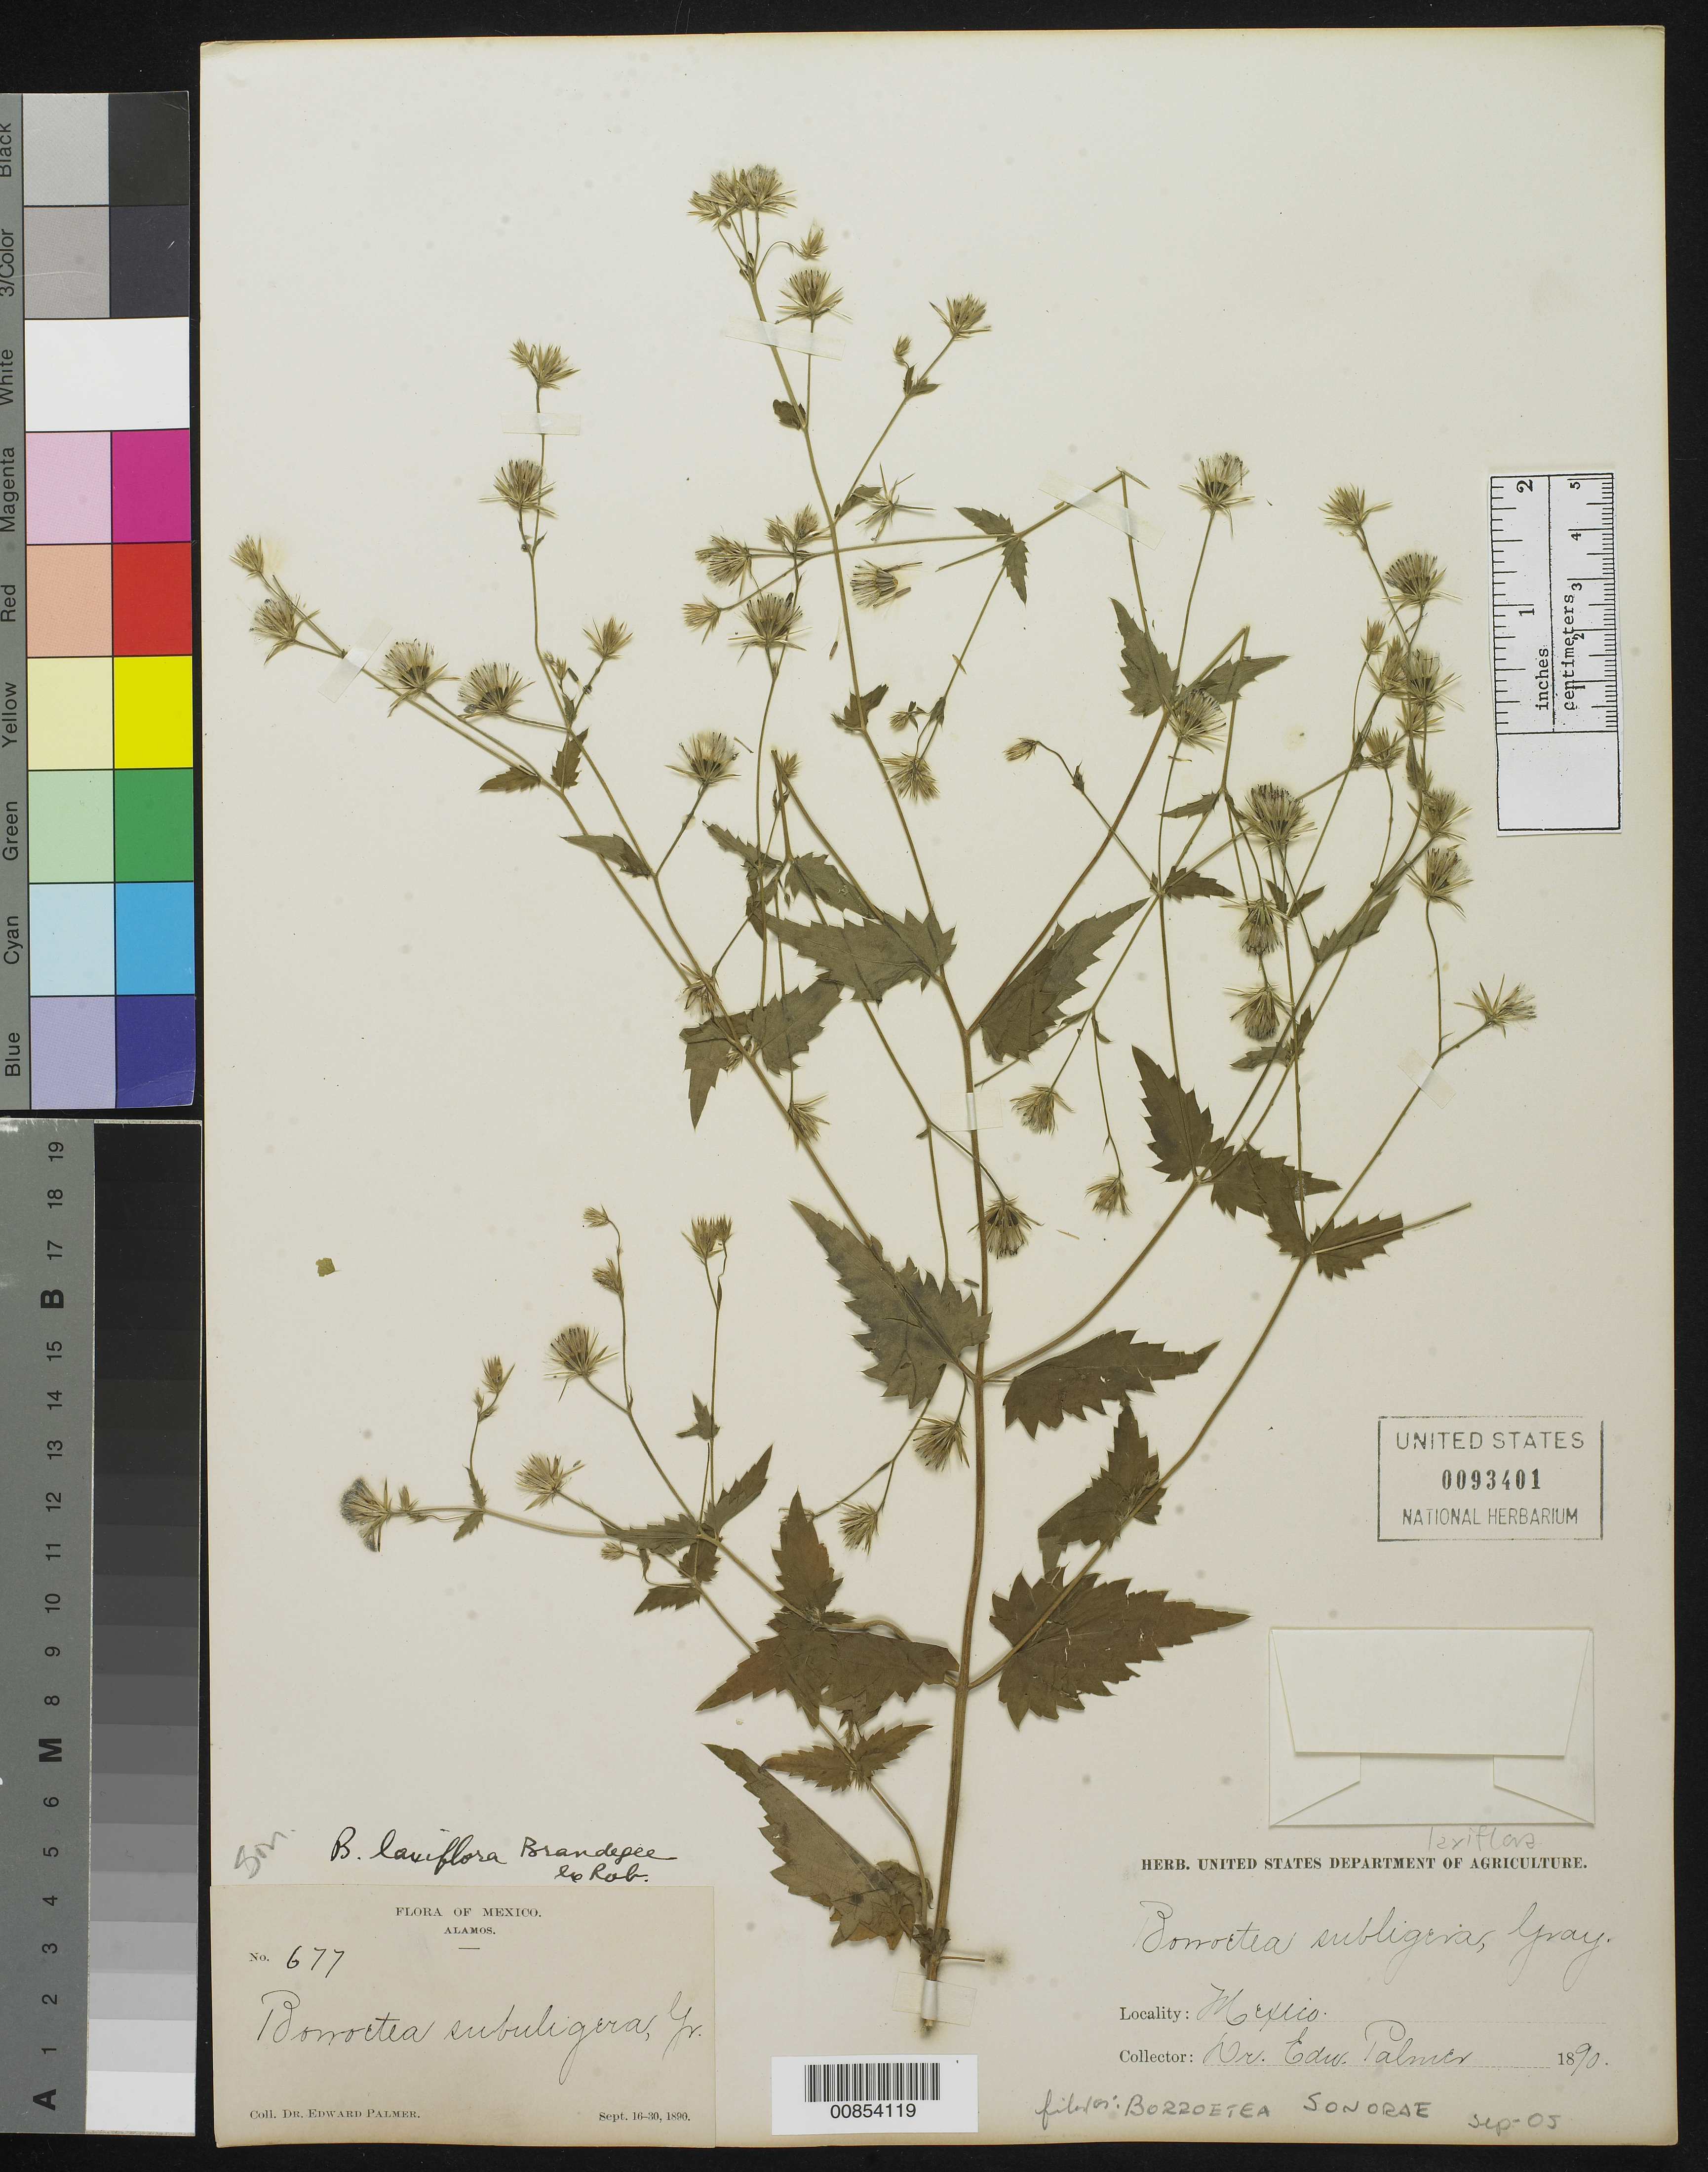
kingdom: Plantae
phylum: Tracheophyta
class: Magnoliopsida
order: Asterales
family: Asteraceae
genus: Barroetea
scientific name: Barroetea sonorae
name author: B.L. Turner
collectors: E. Palmer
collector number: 677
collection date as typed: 16 Sep 1890 to 30 Sep 1890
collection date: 1890-09-16/1890-09-30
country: Mexico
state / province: Sonora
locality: Alamos, Sonora.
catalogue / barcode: US 93401